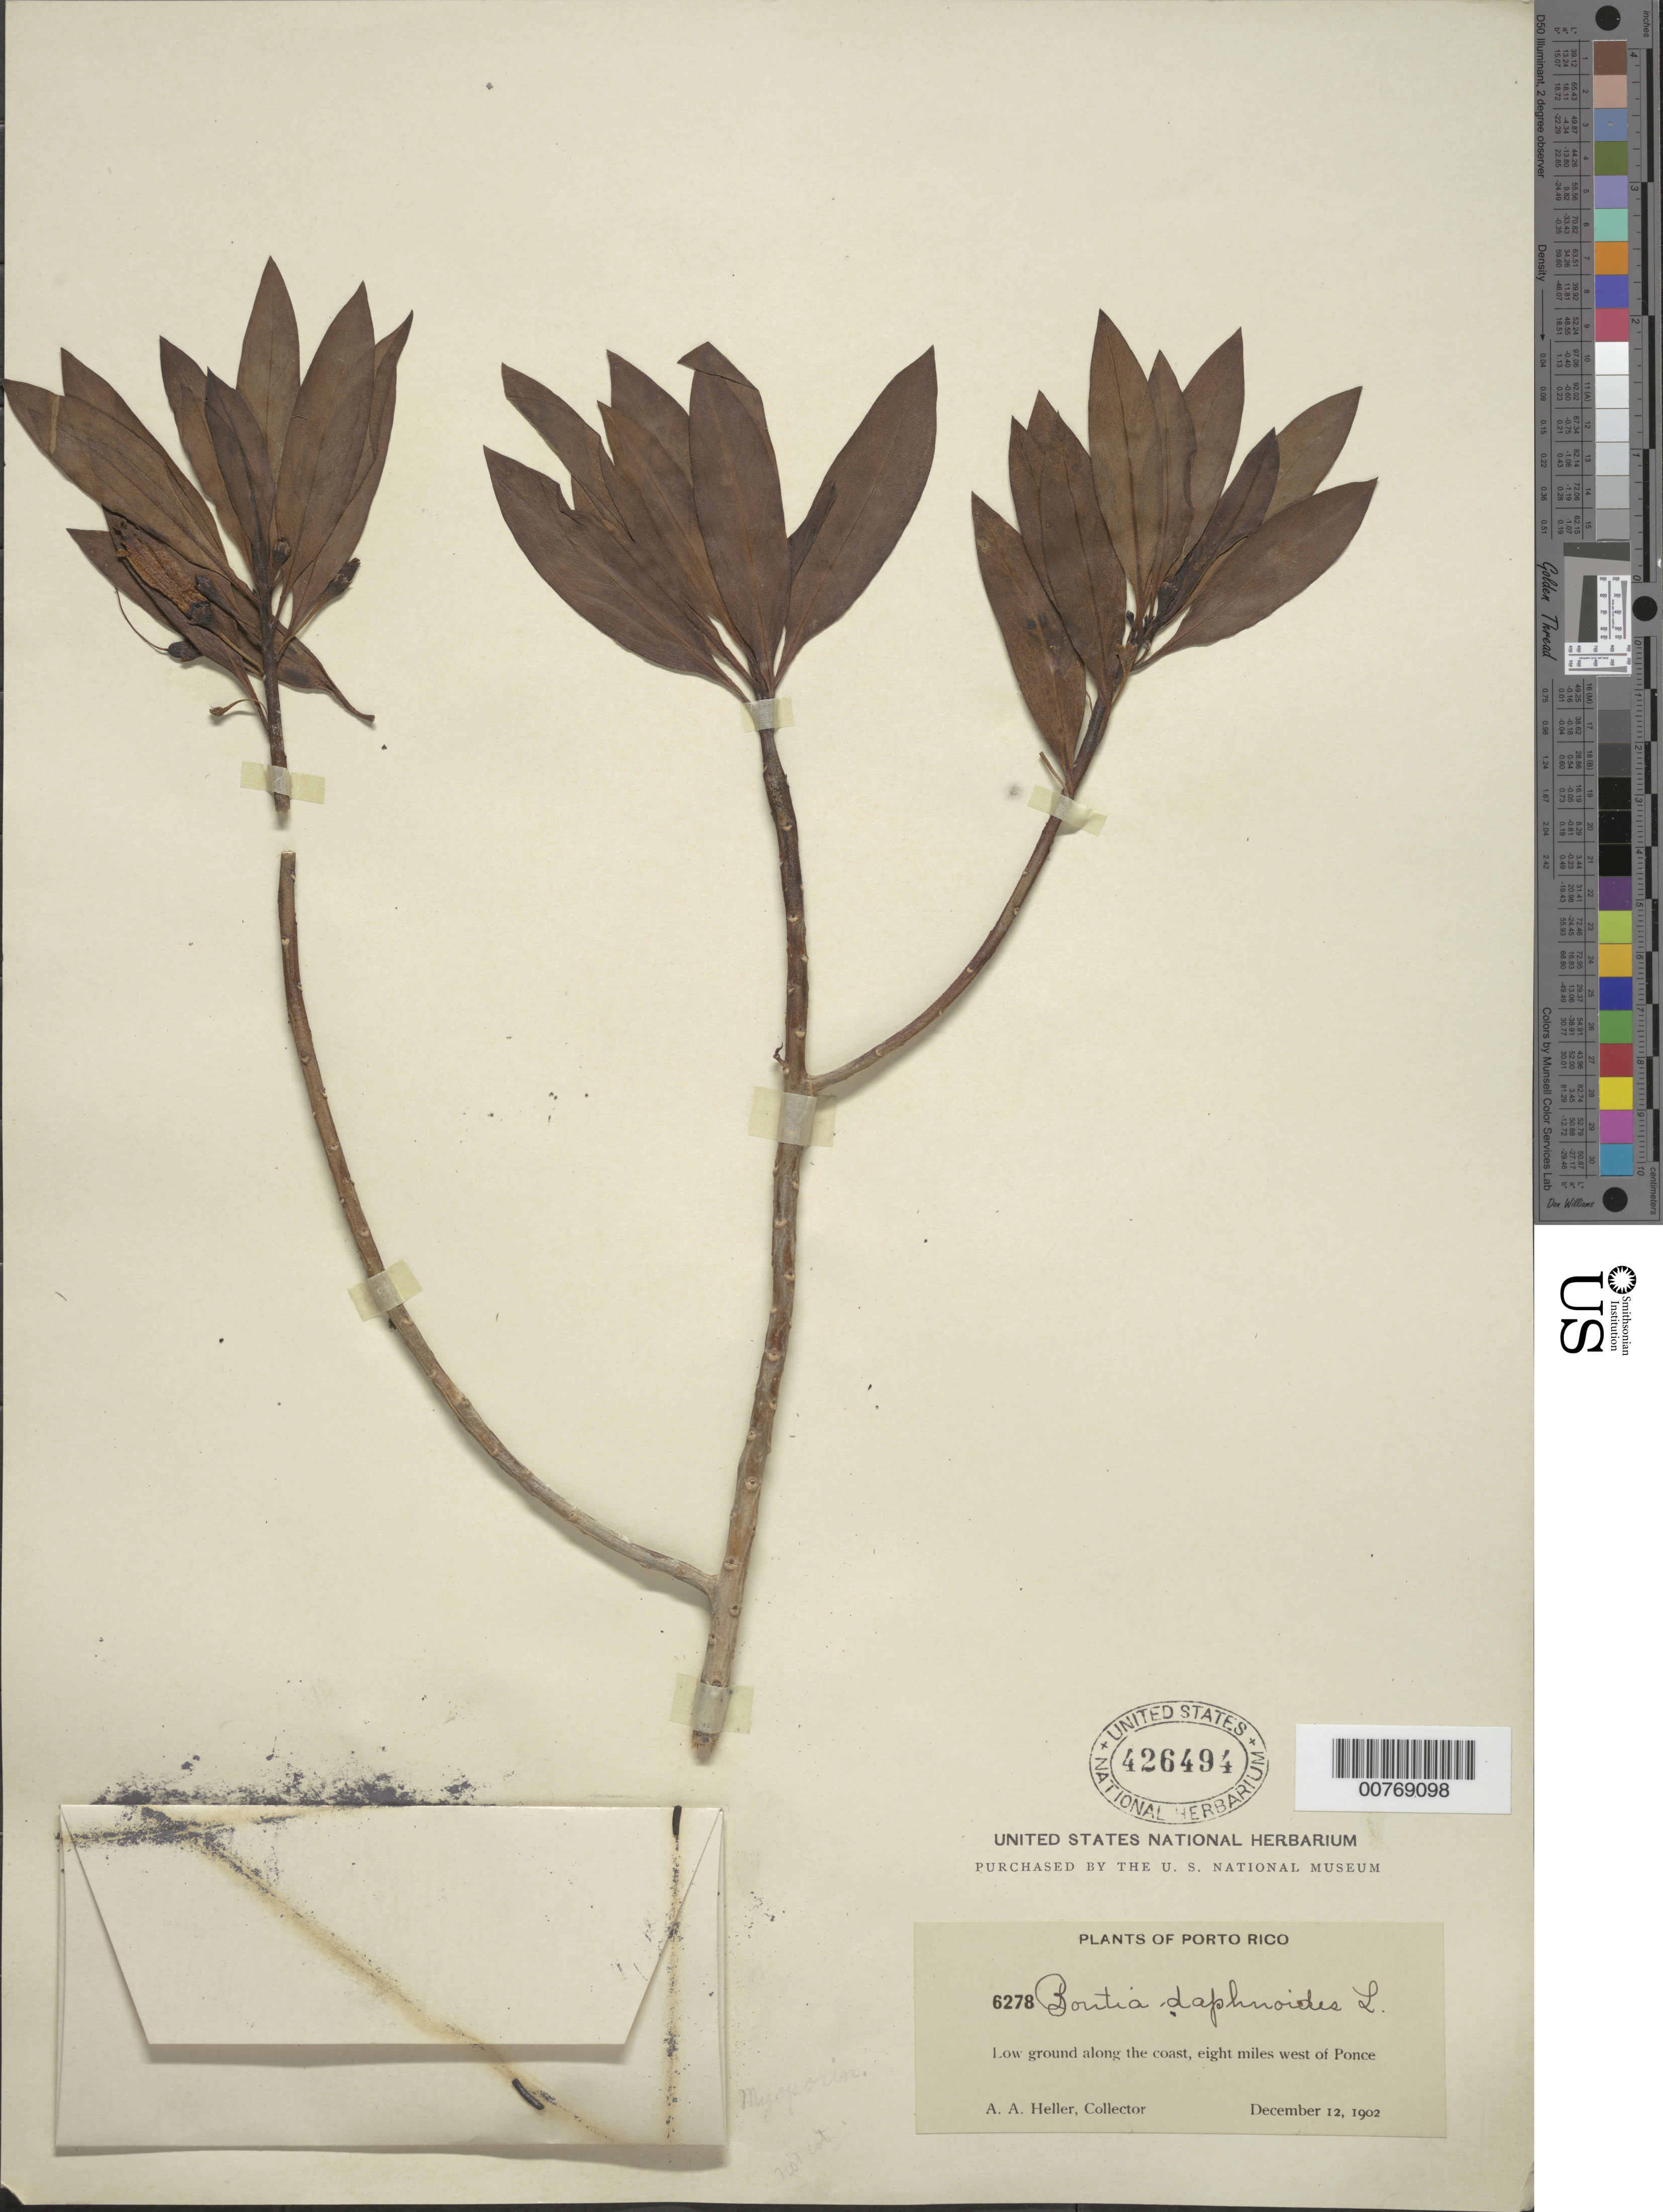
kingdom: Plantae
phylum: Tracheophyta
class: Magnoliopsida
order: Lamiales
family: Scrophulariaceae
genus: Bontia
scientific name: Bontia daphnoides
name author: L.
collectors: A. A. Heller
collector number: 6278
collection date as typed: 12 Dec 1902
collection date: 1902-12-12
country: Puerto Rico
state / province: Ponce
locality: Low ground along the coast, 8 mi W of Ponce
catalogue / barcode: US 426494